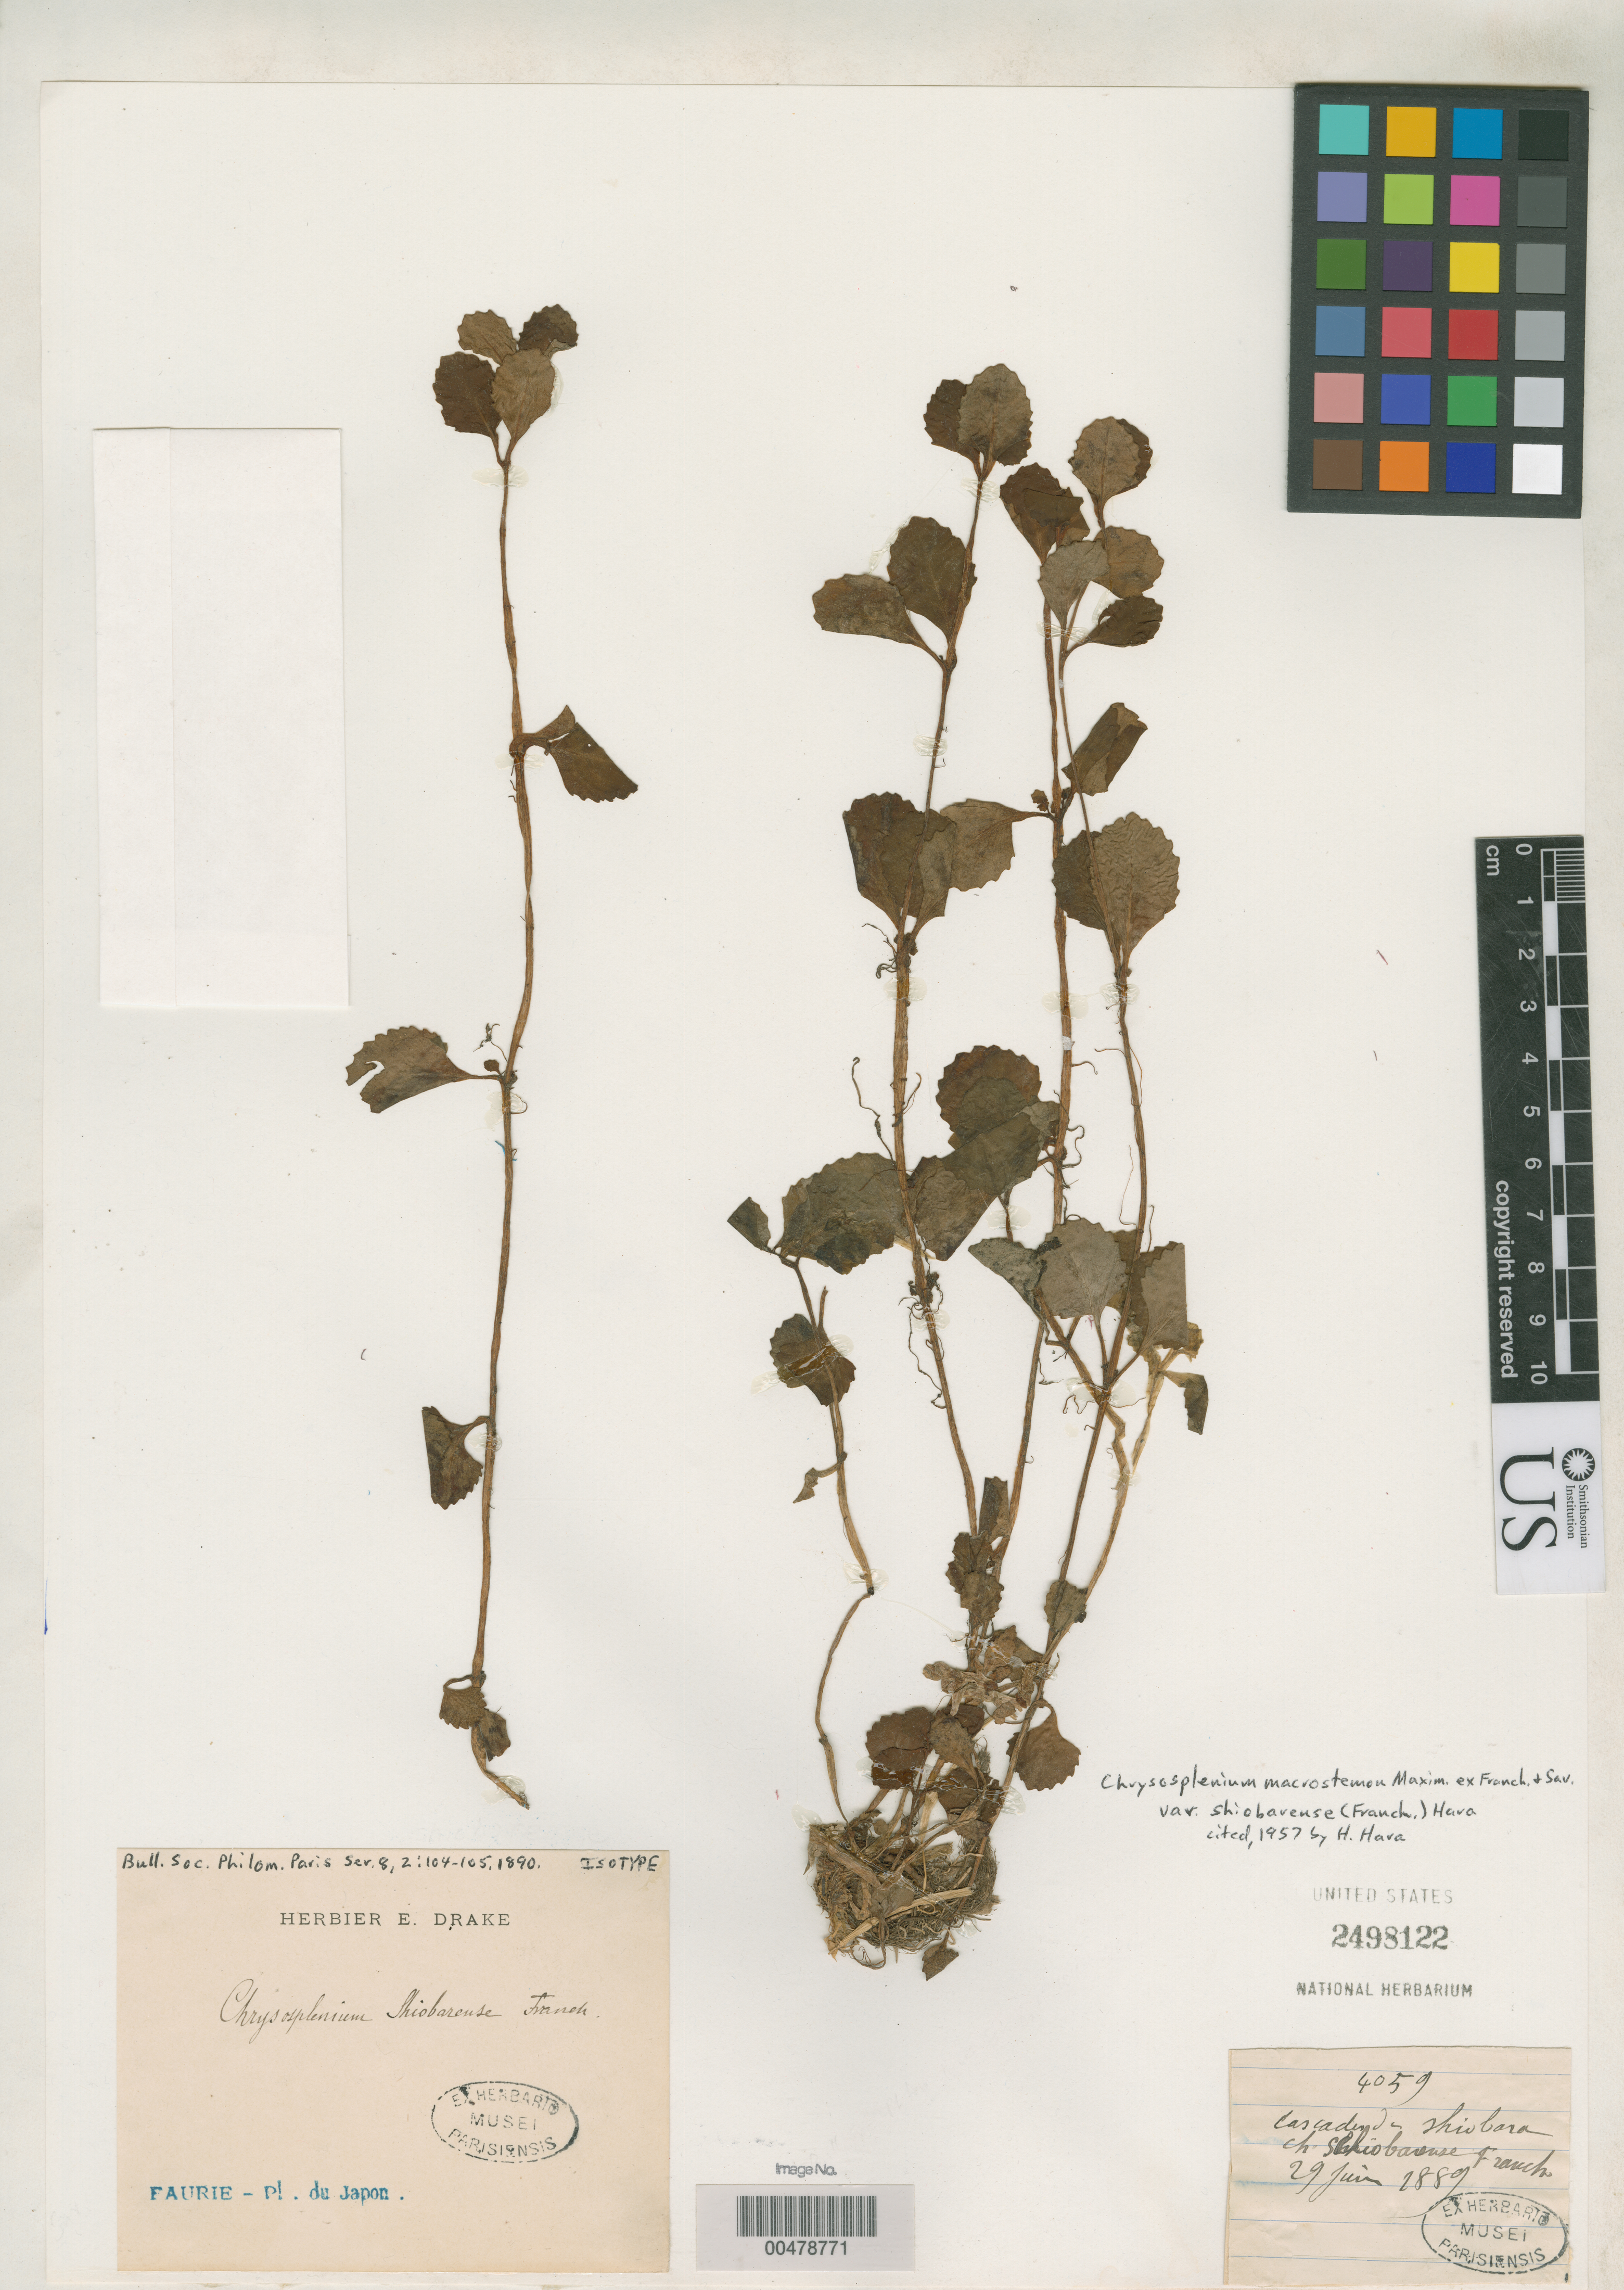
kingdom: Plantae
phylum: Tracheophyta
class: Magnoliopsida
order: Saxifragales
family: Saxifragaceae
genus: Chrysosplenium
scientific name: Chrysosplenium shiobarense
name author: Franch.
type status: Isotype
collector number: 4059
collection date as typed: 29 Jun 1889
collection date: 1889-06-29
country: Japan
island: Honshu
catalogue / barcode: US 2498122